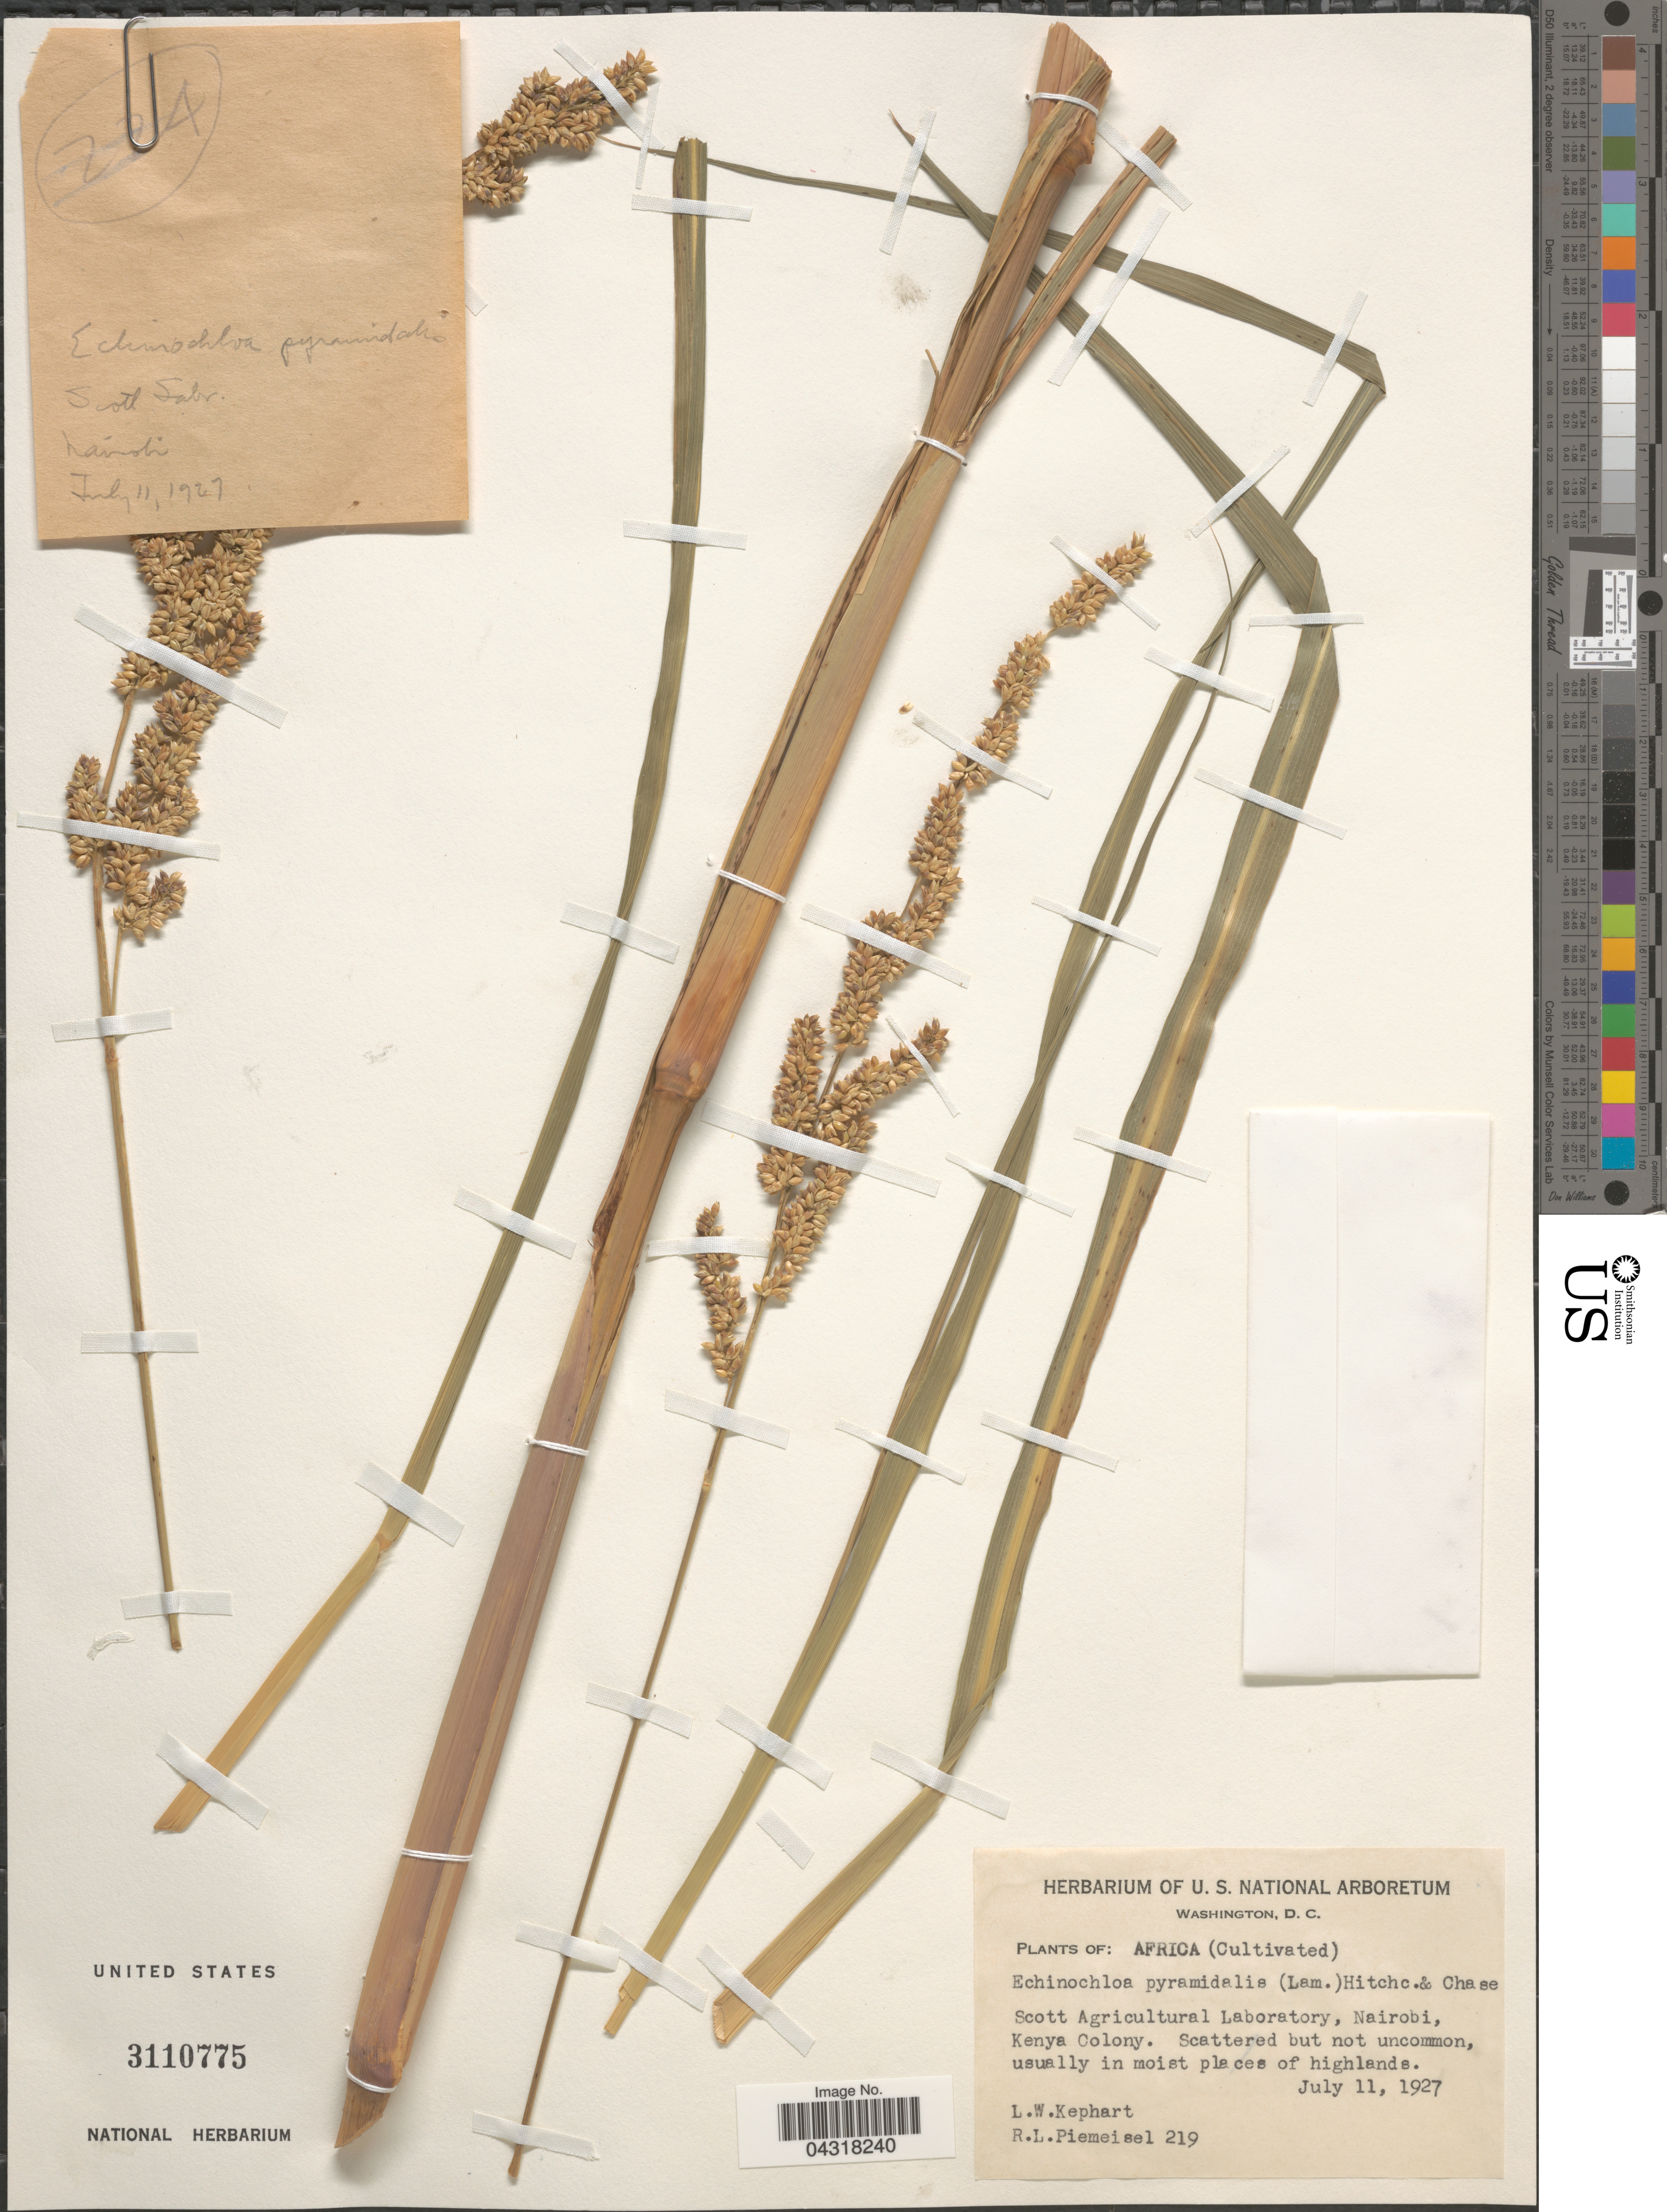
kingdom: Plantae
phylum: Tracheophyta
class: Liliopsida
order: Poales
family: Poaceae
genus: Echinochloa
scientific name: Echinochloa pyramidalis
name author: (Lam.) Hitchc. & Chase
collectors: L. W. Kephart & R. L. Piemeisel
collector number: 219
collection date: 1927-07-11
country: Kenya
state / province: Nairobi Area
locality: Scott Agricultural Laboratory, Nairobi, Kenya Colony. Usually in moist places of highlands.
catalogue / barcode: US 3110775